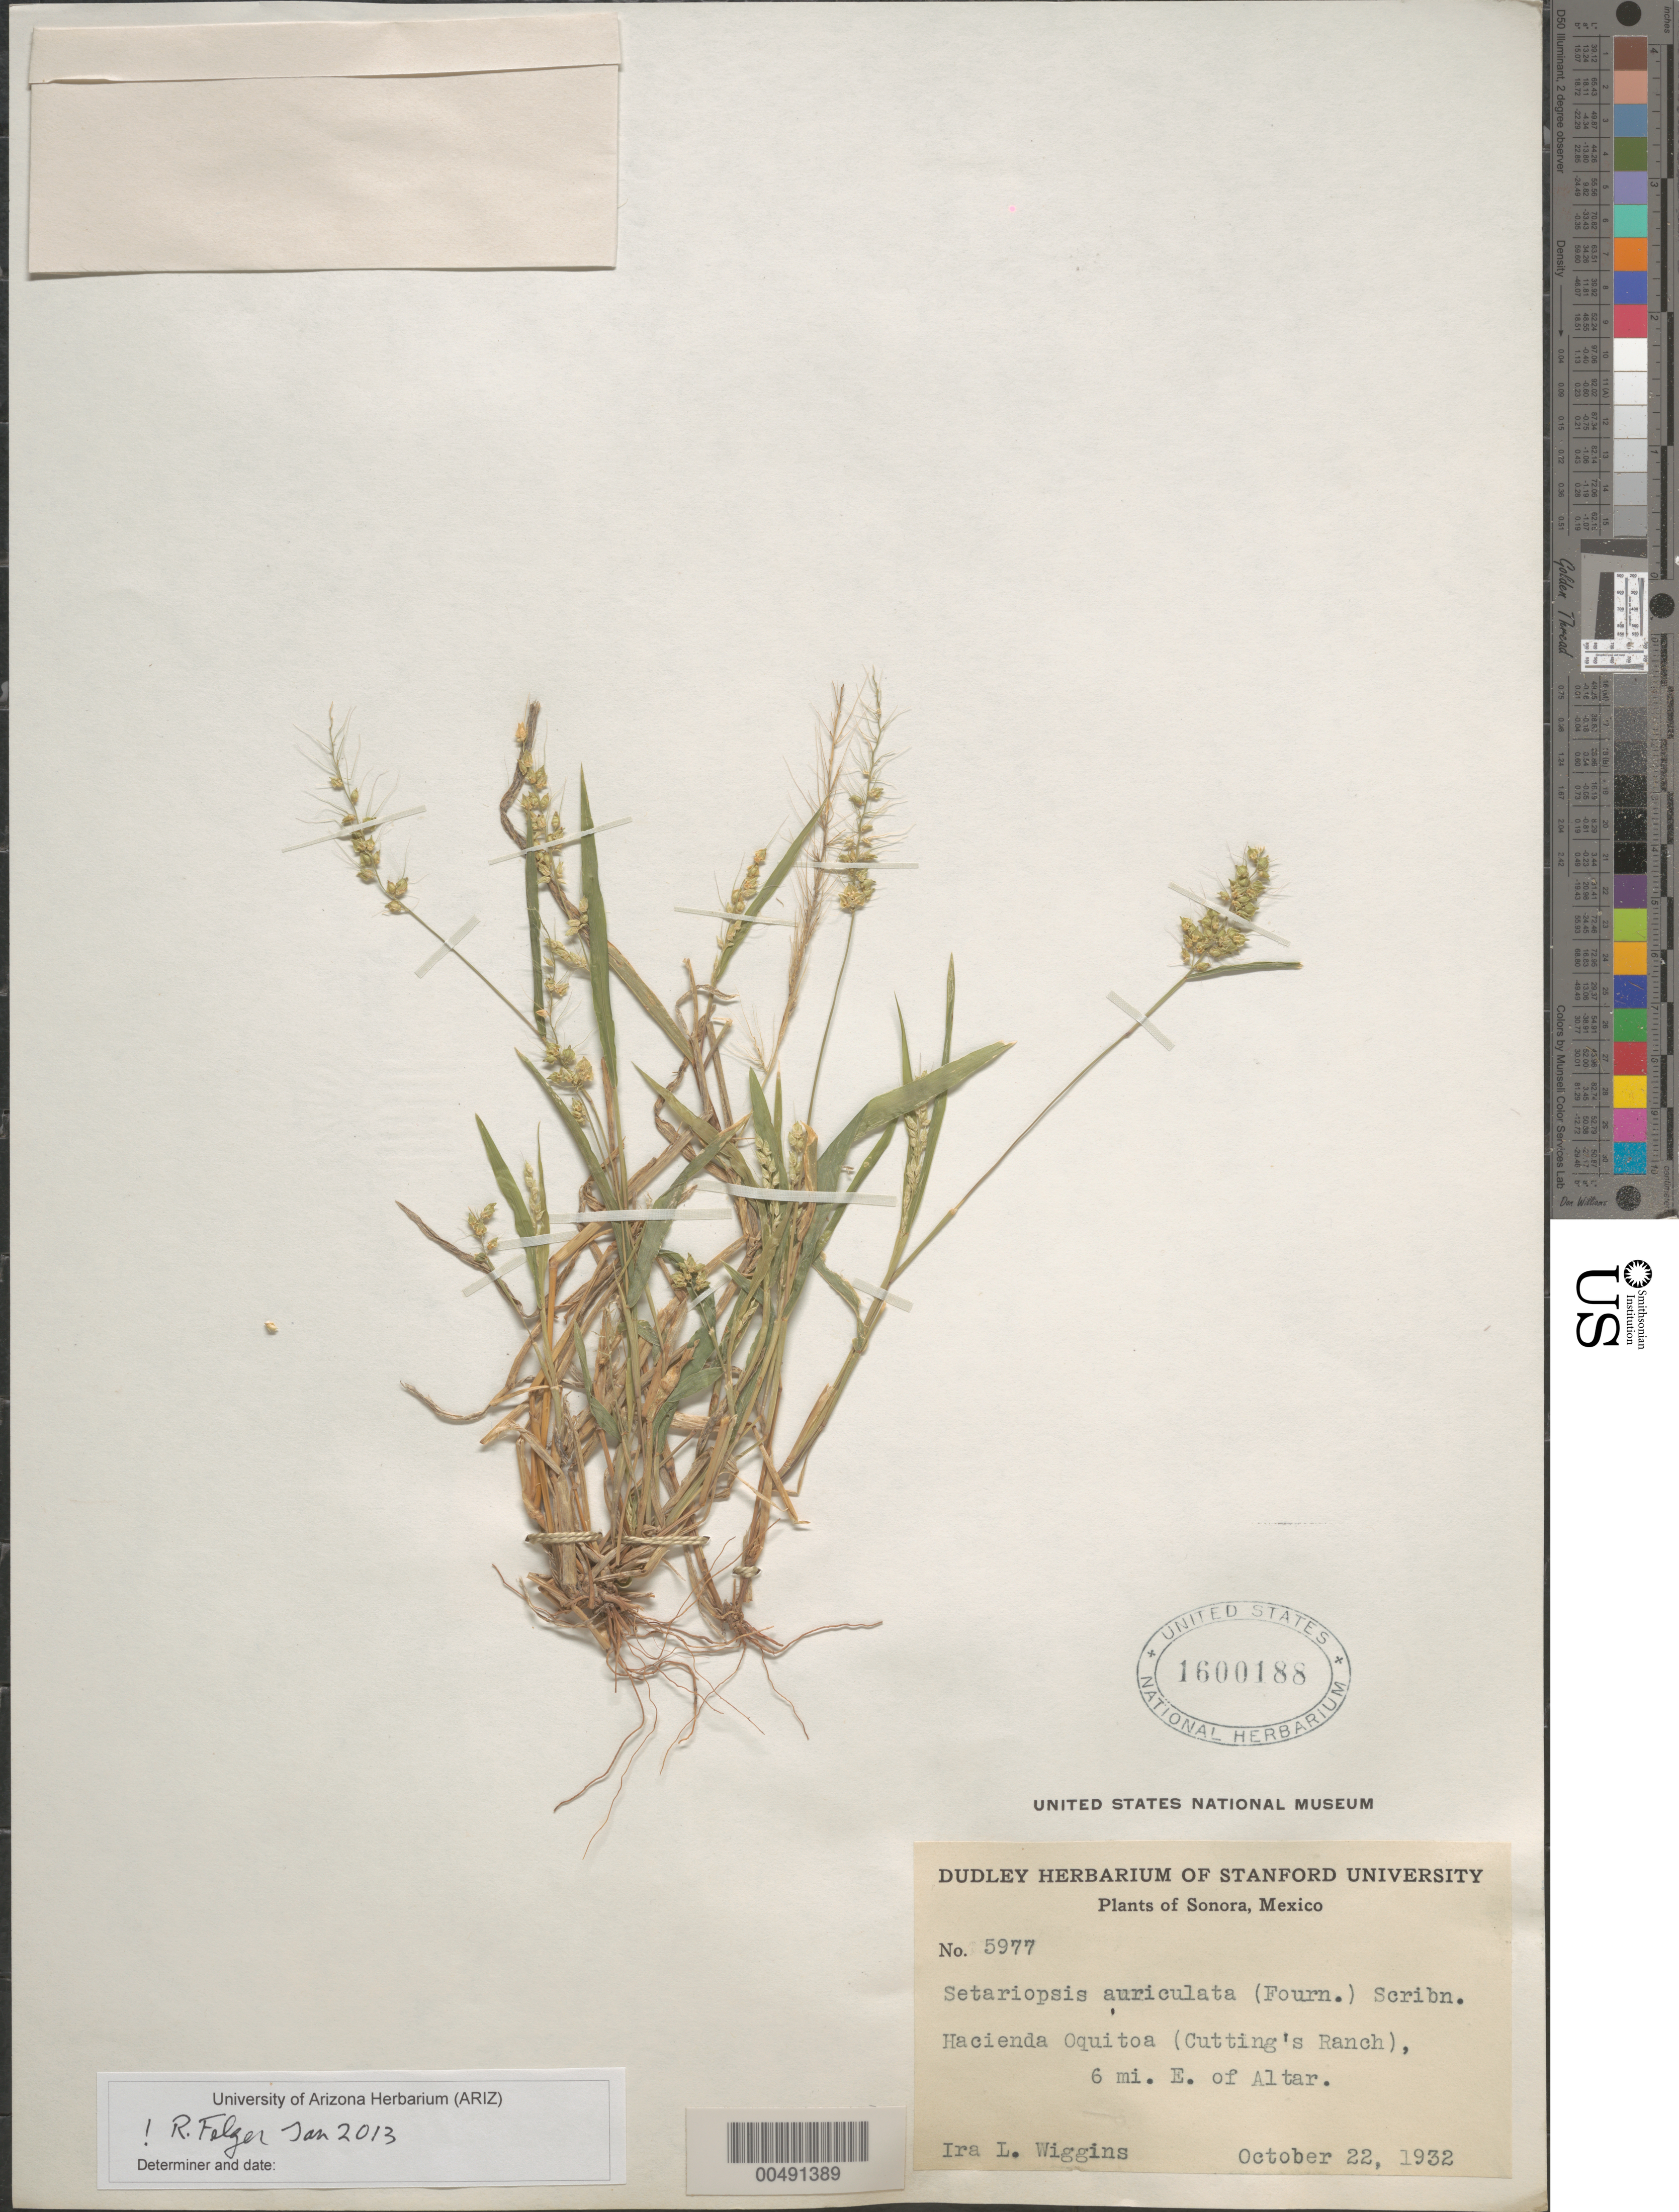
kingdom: Plantae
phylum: Tracheophyta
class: Liliopsida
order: Poales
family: Poaceae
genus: Setariopsis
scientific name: Setariopsis auriculata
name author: (E. Fourn.) Scribn.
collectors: I. L. Wiggins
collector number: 5977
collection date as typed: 22 Oct 1932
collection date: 1932-10-22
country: Mexico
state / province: Sonora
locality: Hacienda Oquitoa (Cutting's Ranch), 6 mi E of Altar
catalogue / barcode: US 1600188